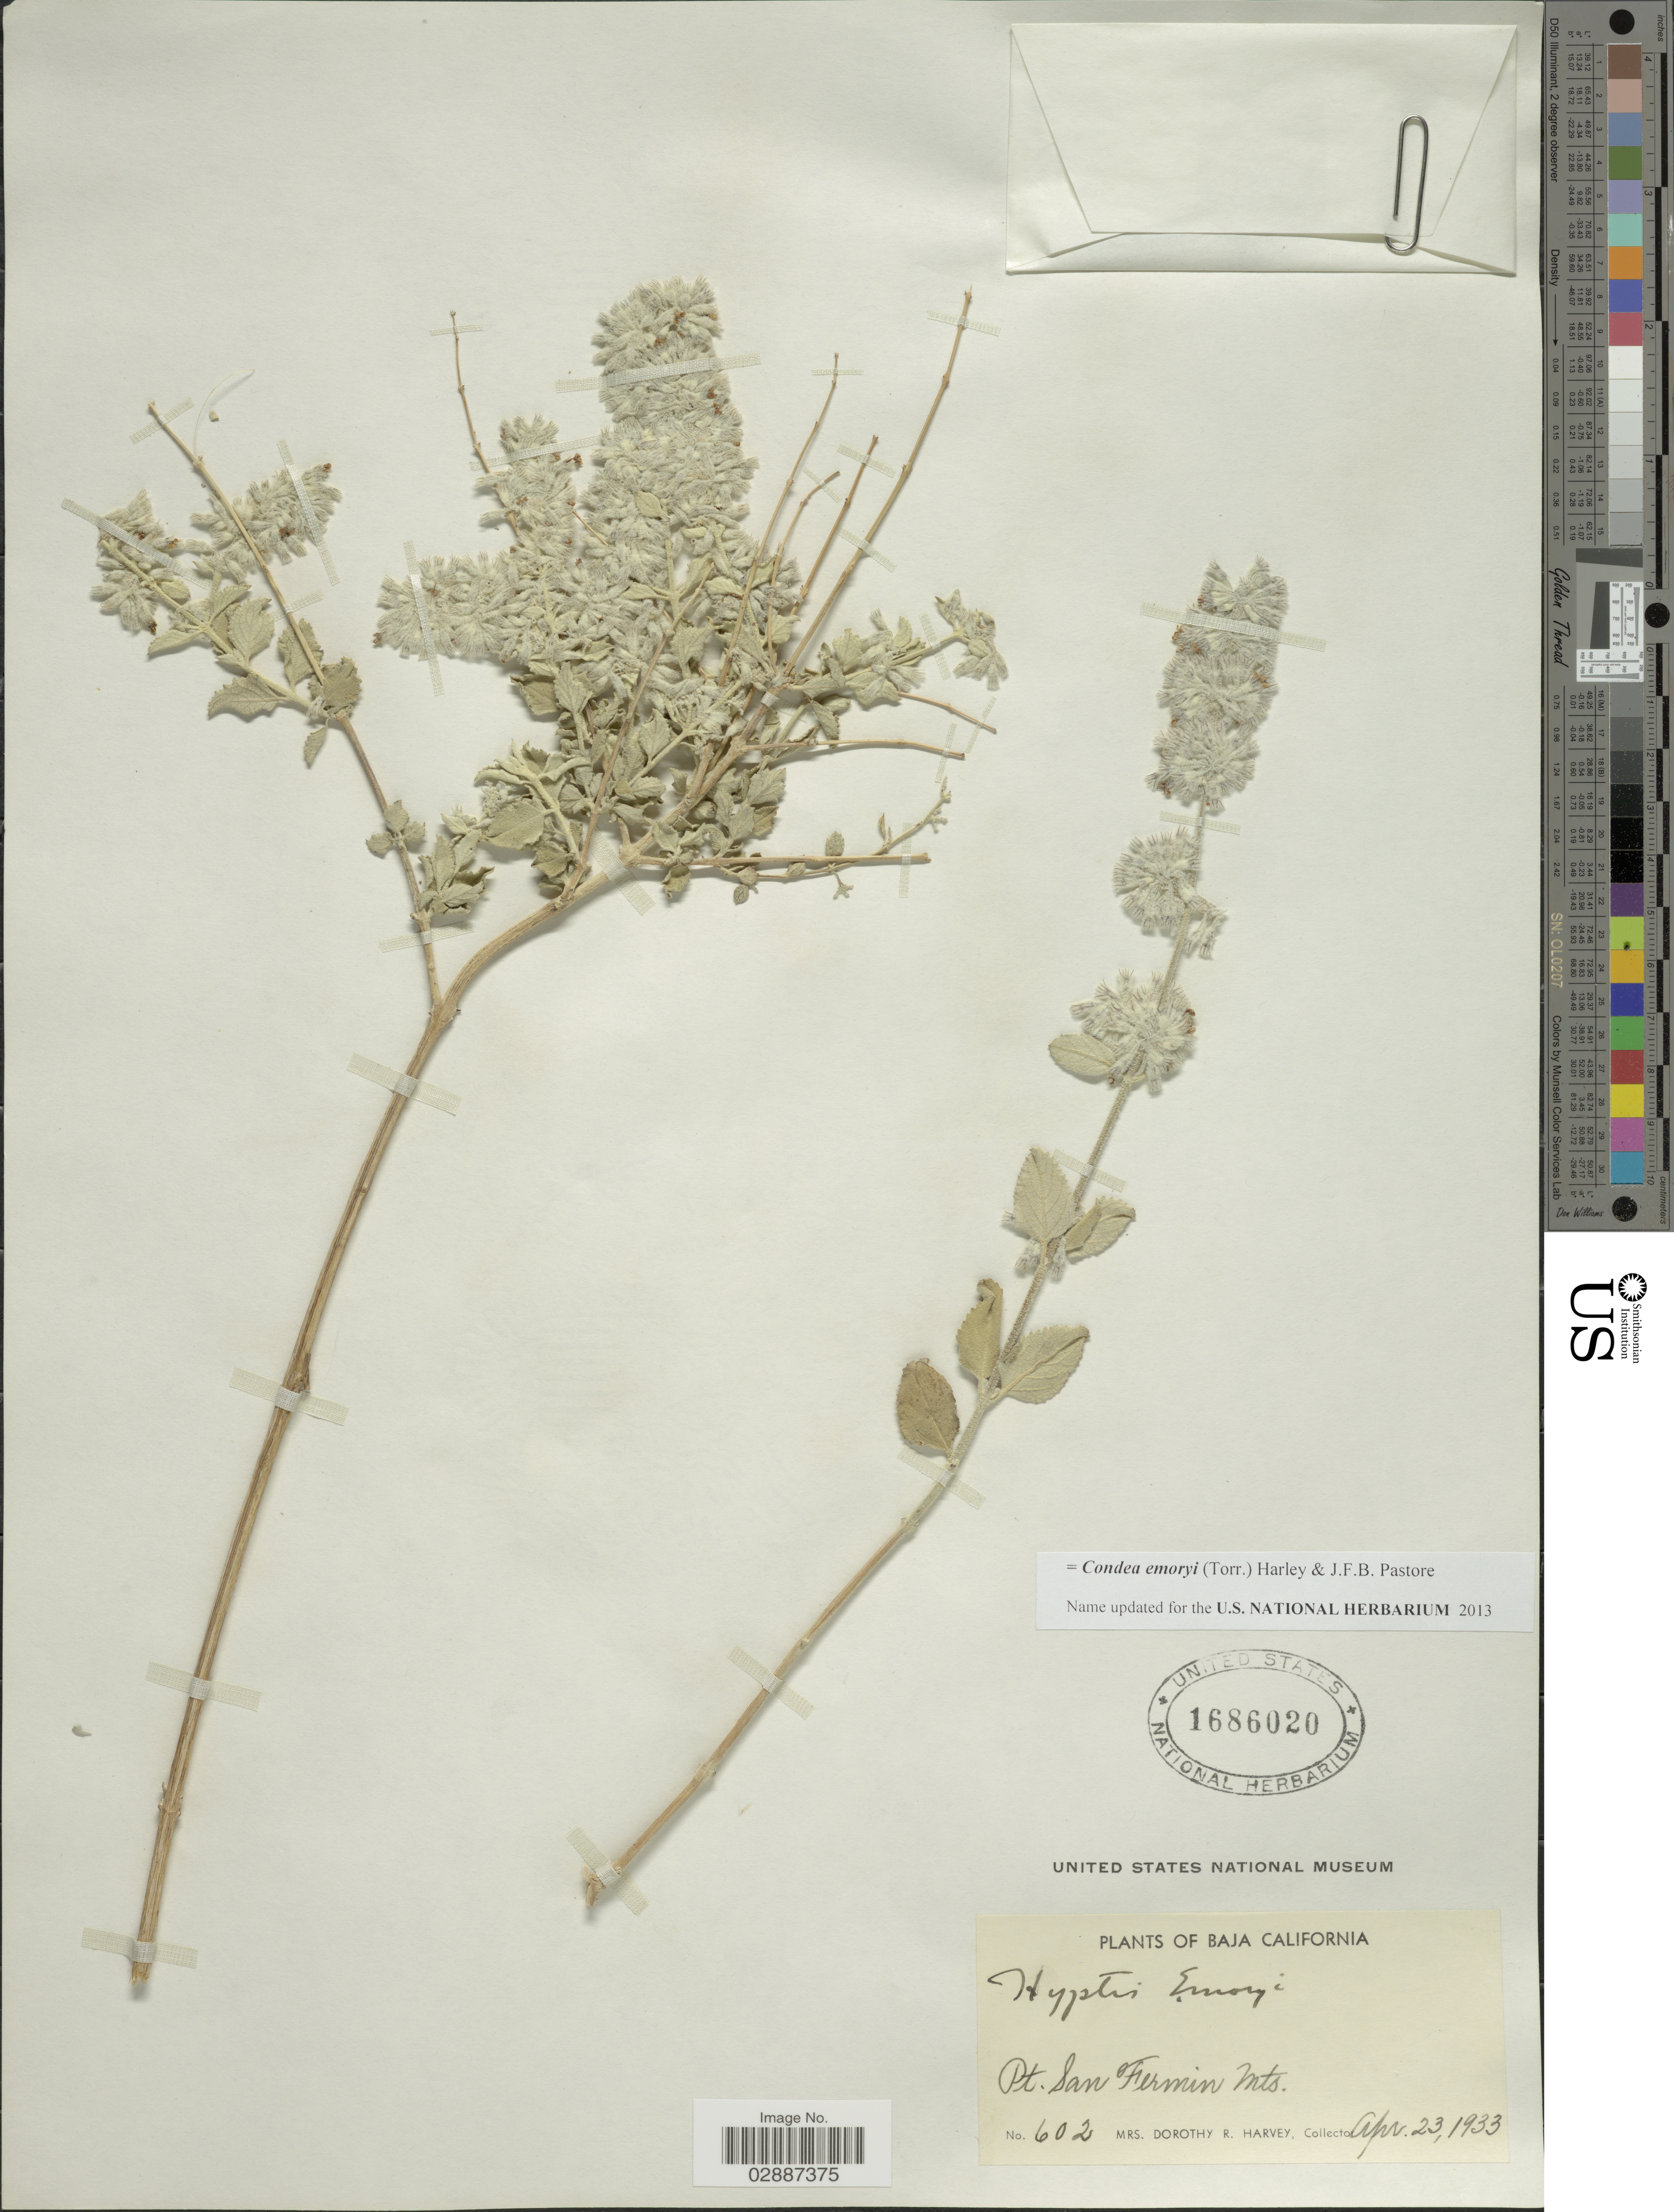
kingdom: Plantae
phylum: Tracheophyta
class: Magnoliopsida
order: Lamiales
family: Lamiaceae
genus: Condea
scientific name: Condea emoryi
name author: (Torr.) Harley & J.F.B. Pastore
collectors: Harvey, Mrs. D. R.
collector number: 602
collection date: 1933-04-23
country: Mexico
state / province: Baja California Sur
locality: Pt. San Fermin Mts.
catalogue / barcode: US 1686020